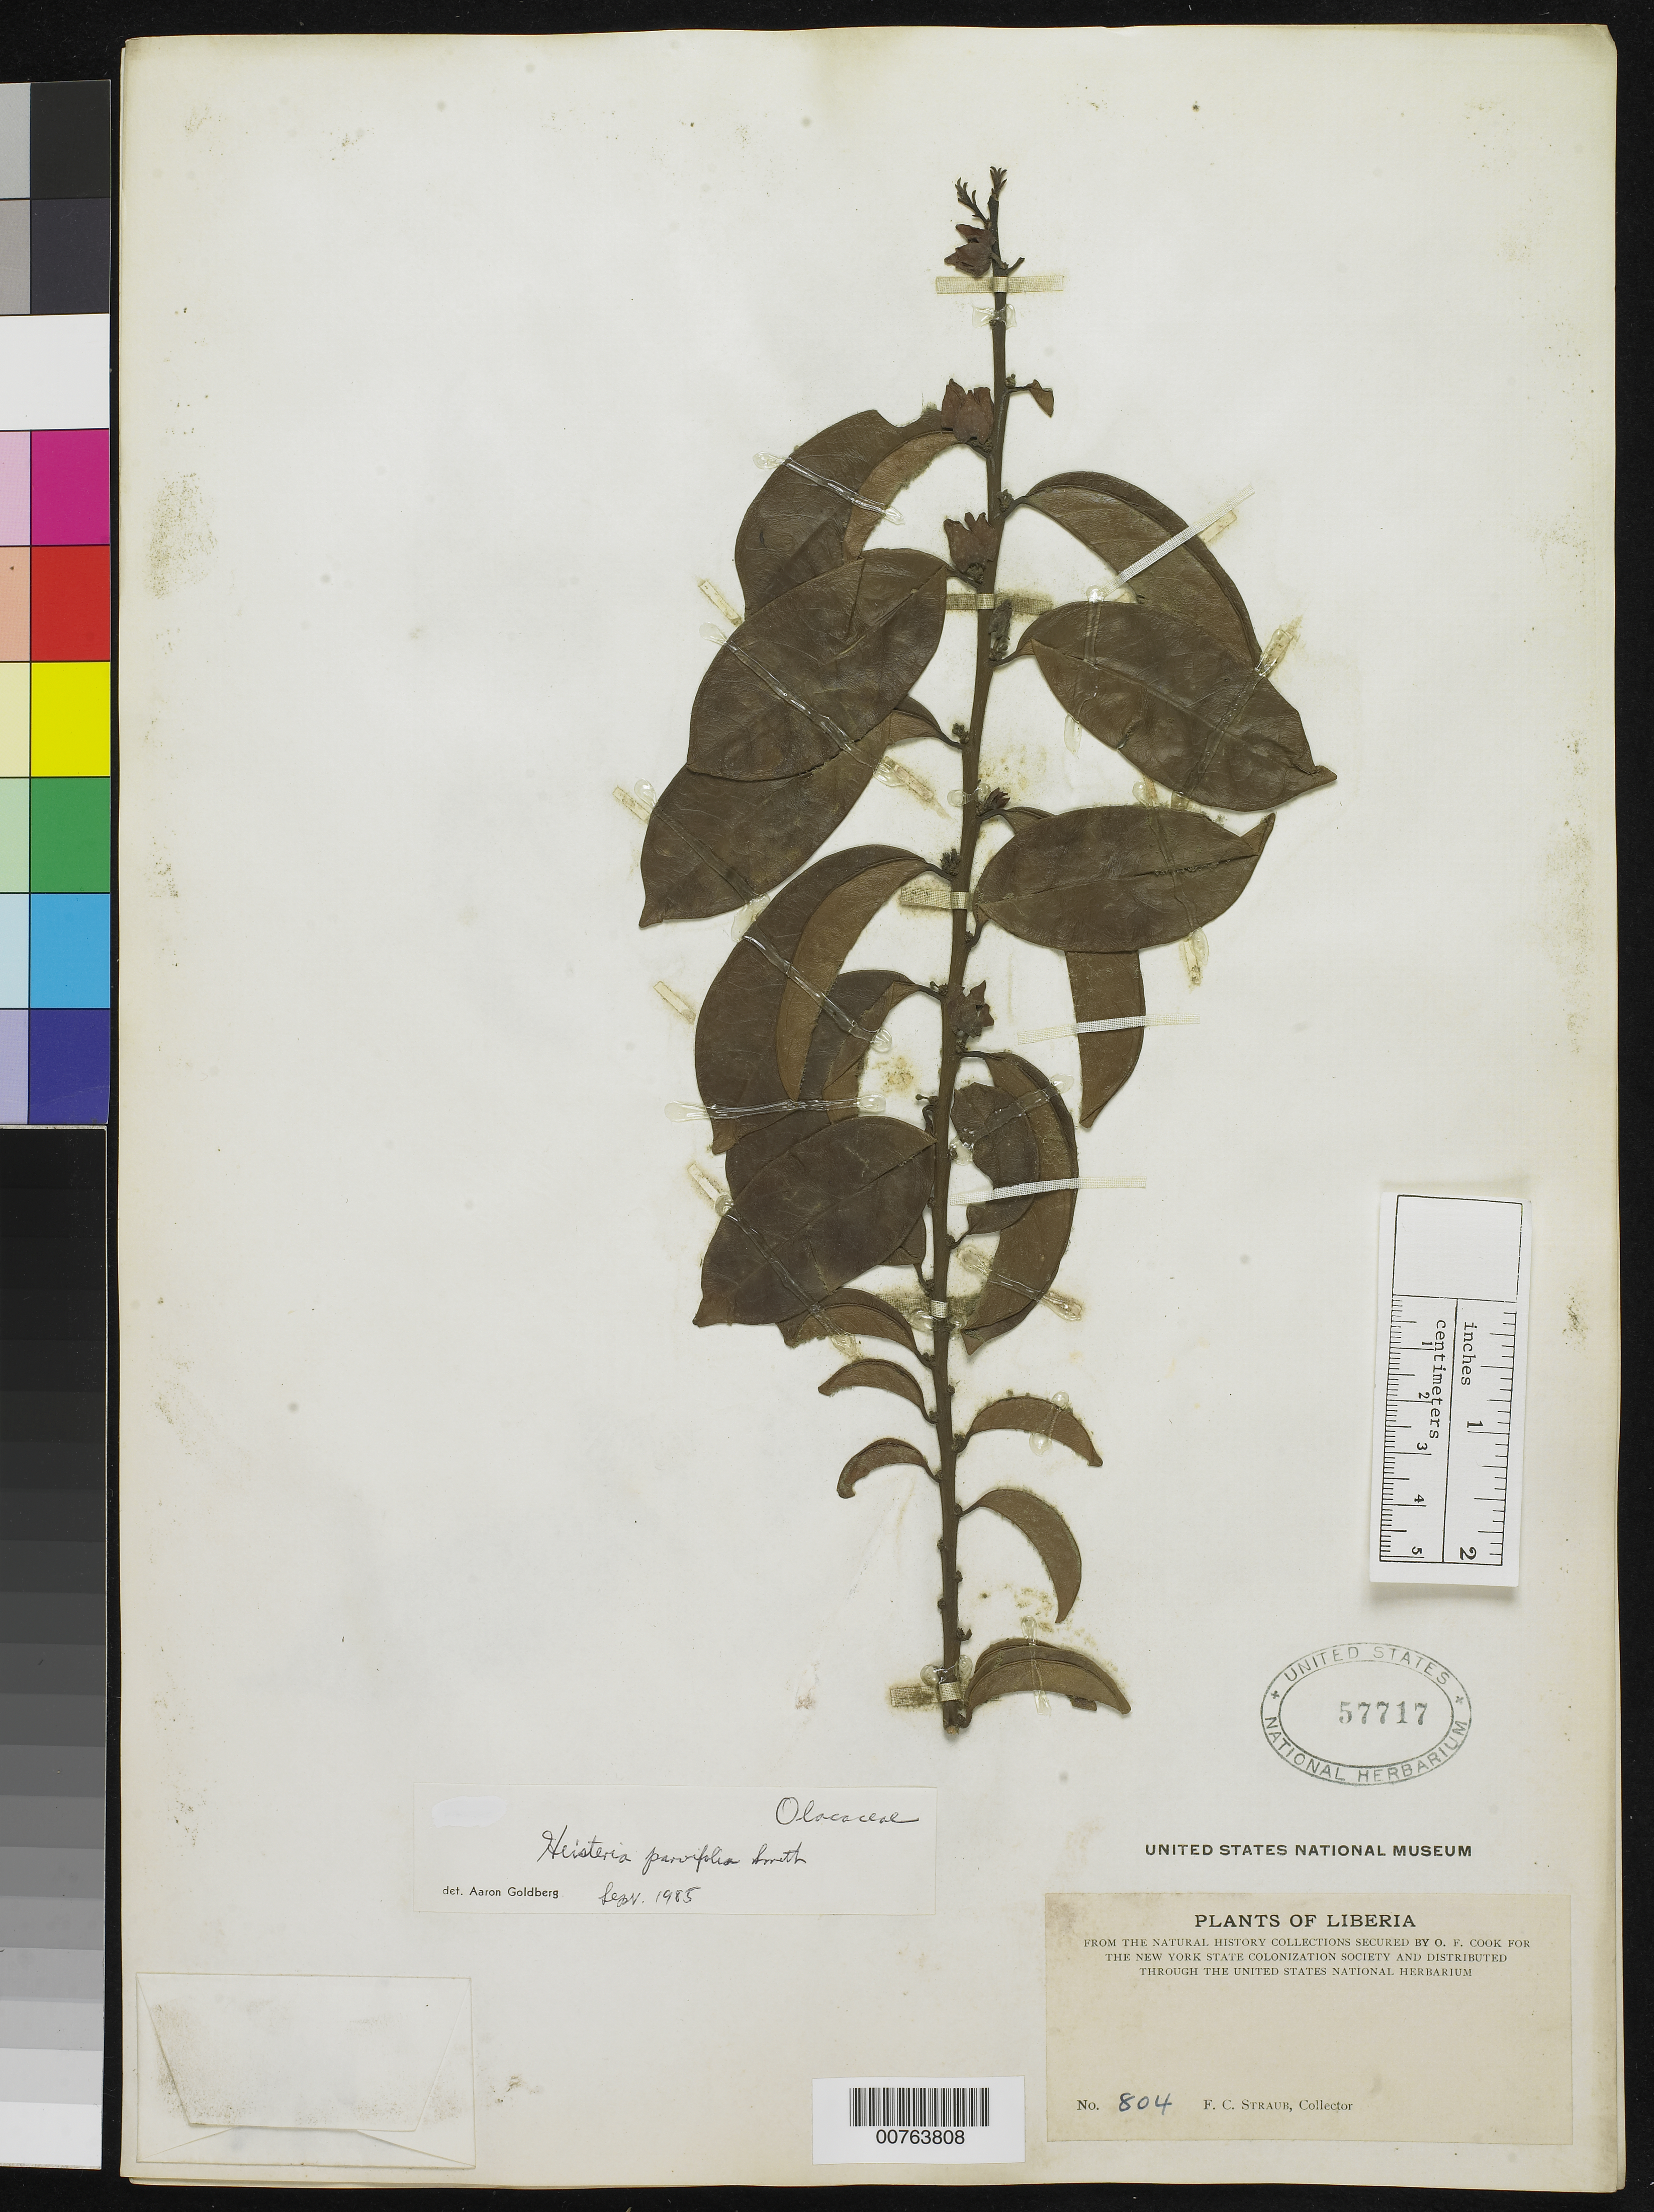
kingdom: Plantae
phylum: Tracheophyta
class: Magnoliopsida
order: Santalales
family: Erythropalaceae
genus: Heisteria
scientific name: Heisteria parvifolia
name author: Sm.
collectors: F. Straub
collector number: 804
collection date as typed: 18--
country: Liberia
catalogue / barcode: US 57717